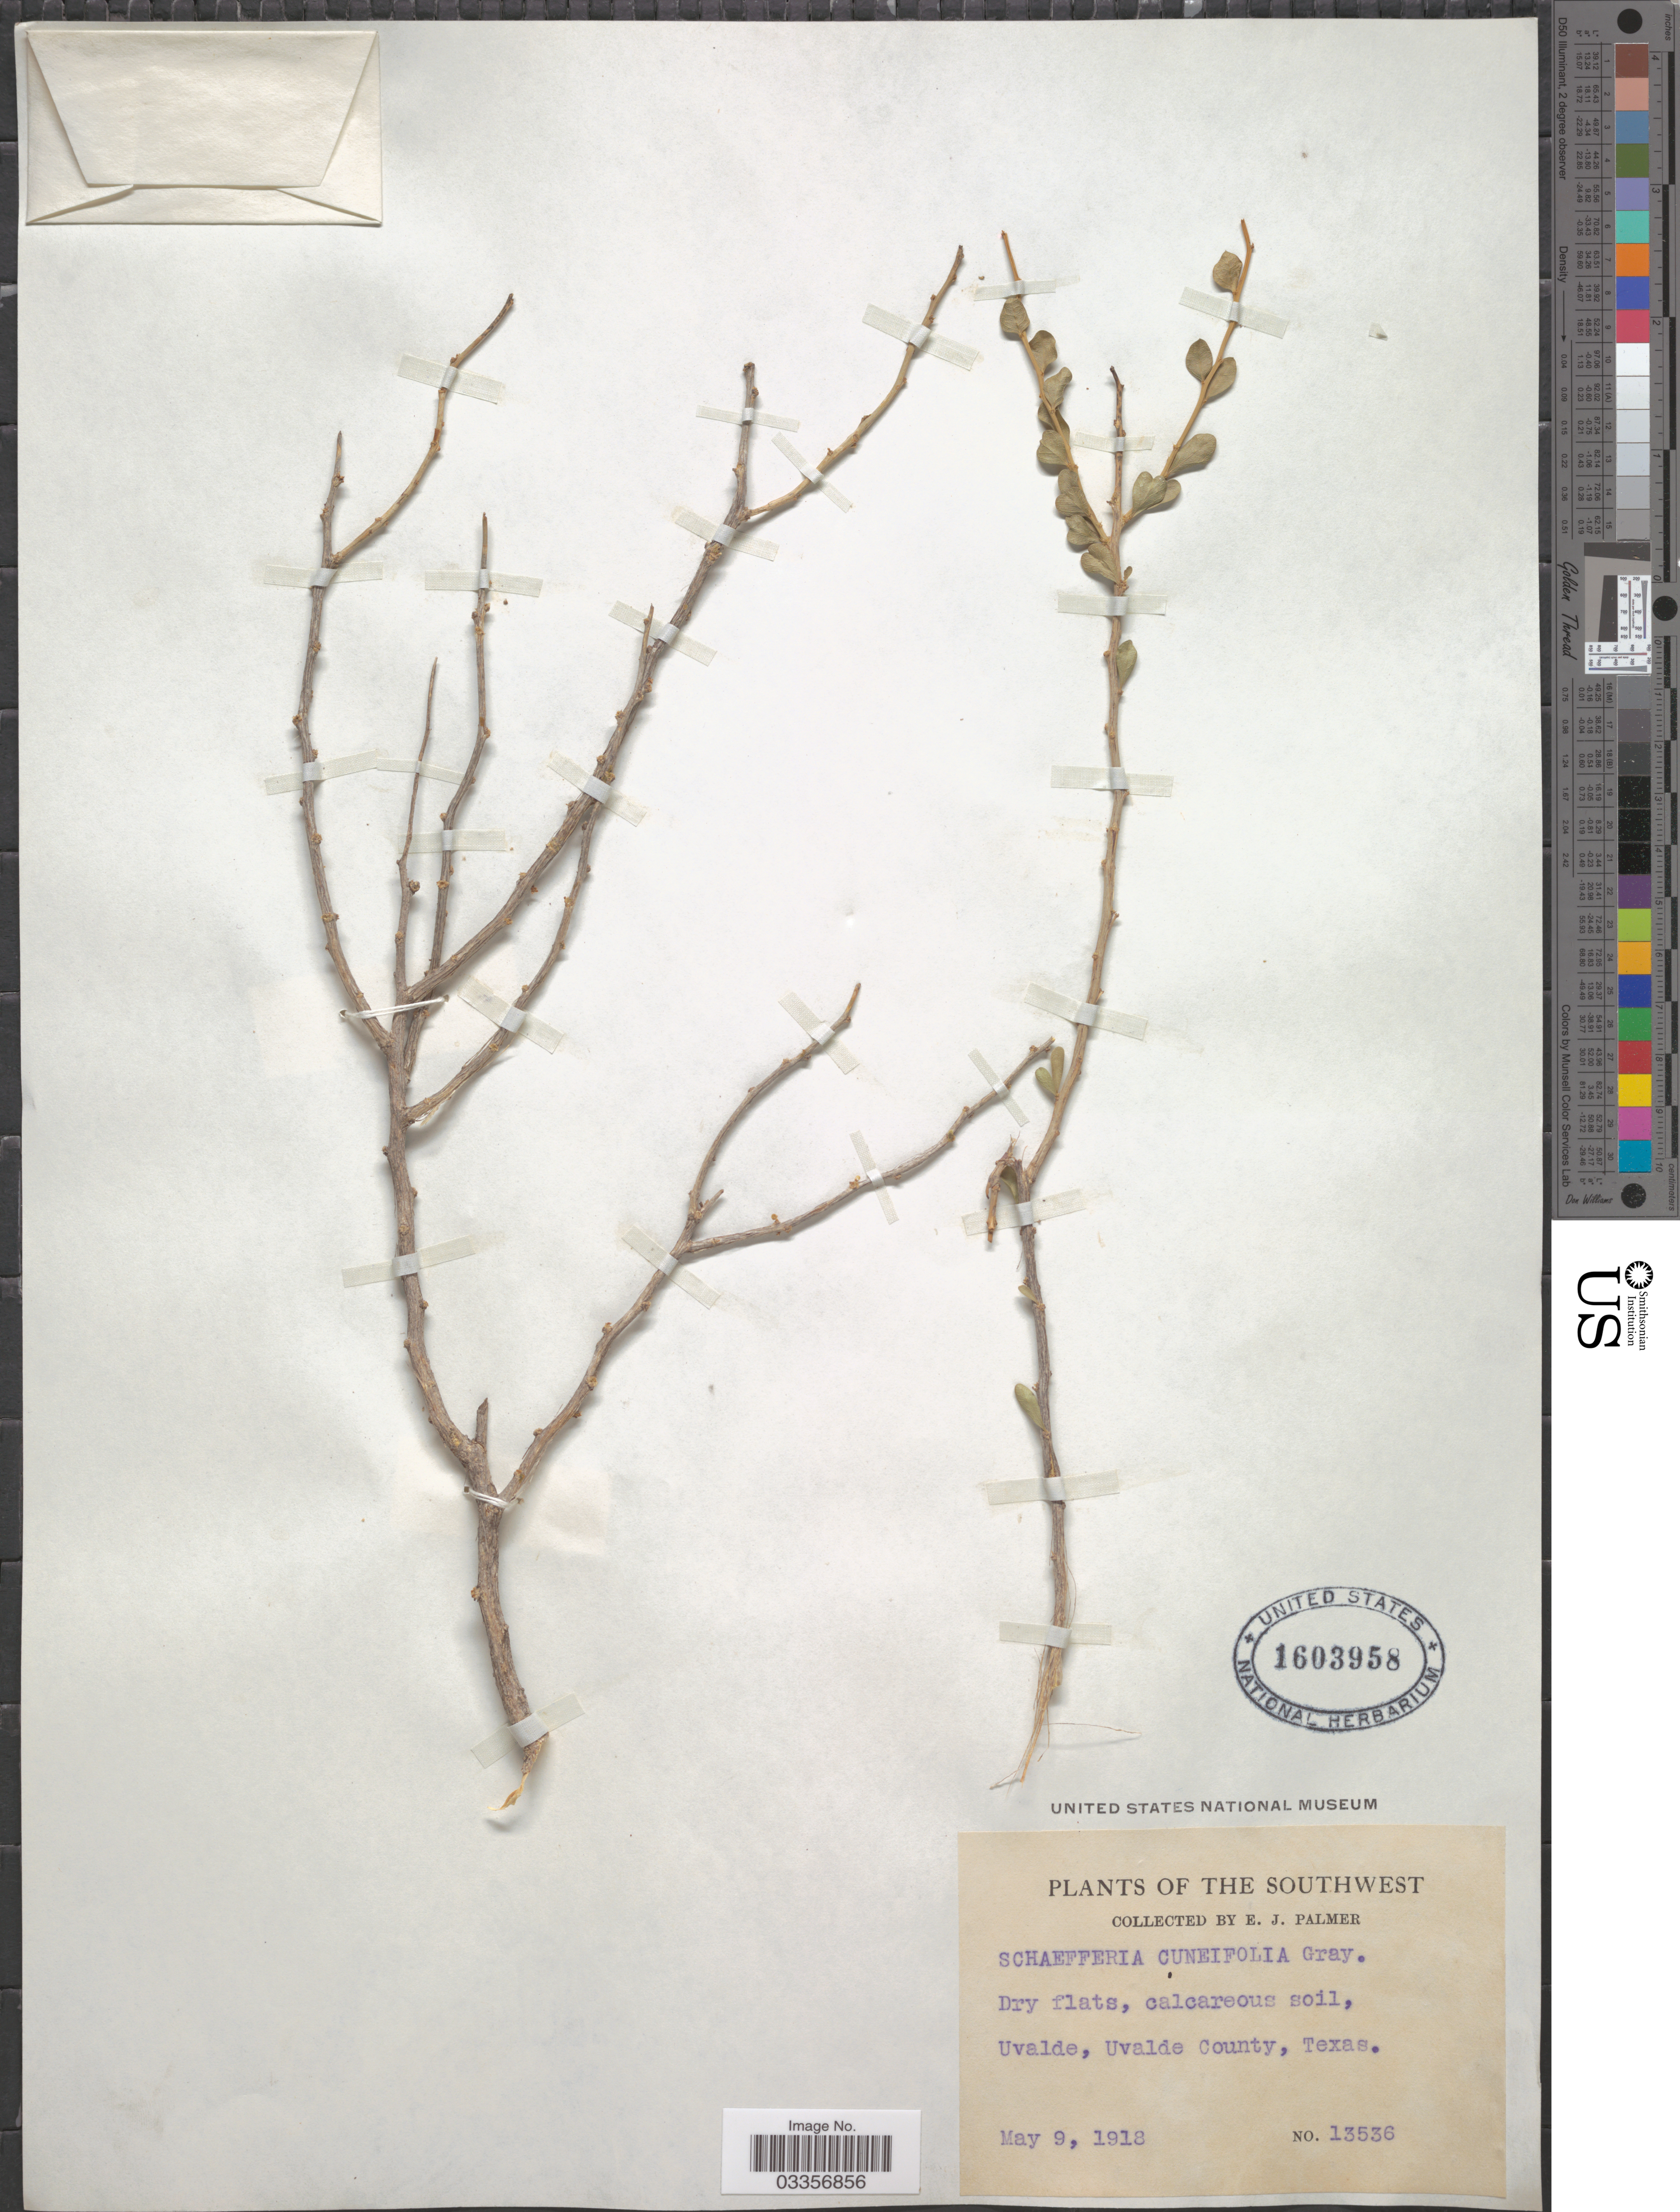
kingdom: Plantae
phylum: Tracheophyta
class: Magnoliopsida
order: Celastrales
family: Celastraceae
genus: Schaefferia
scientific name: Schaefferia cuneifolia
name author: A. Gray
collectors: E. J. Palmer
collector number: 13536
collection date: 1918-05-09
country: United States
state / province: Texas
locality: The Southwest. Uvalde, Uvalde County.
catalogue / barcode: US 1603958